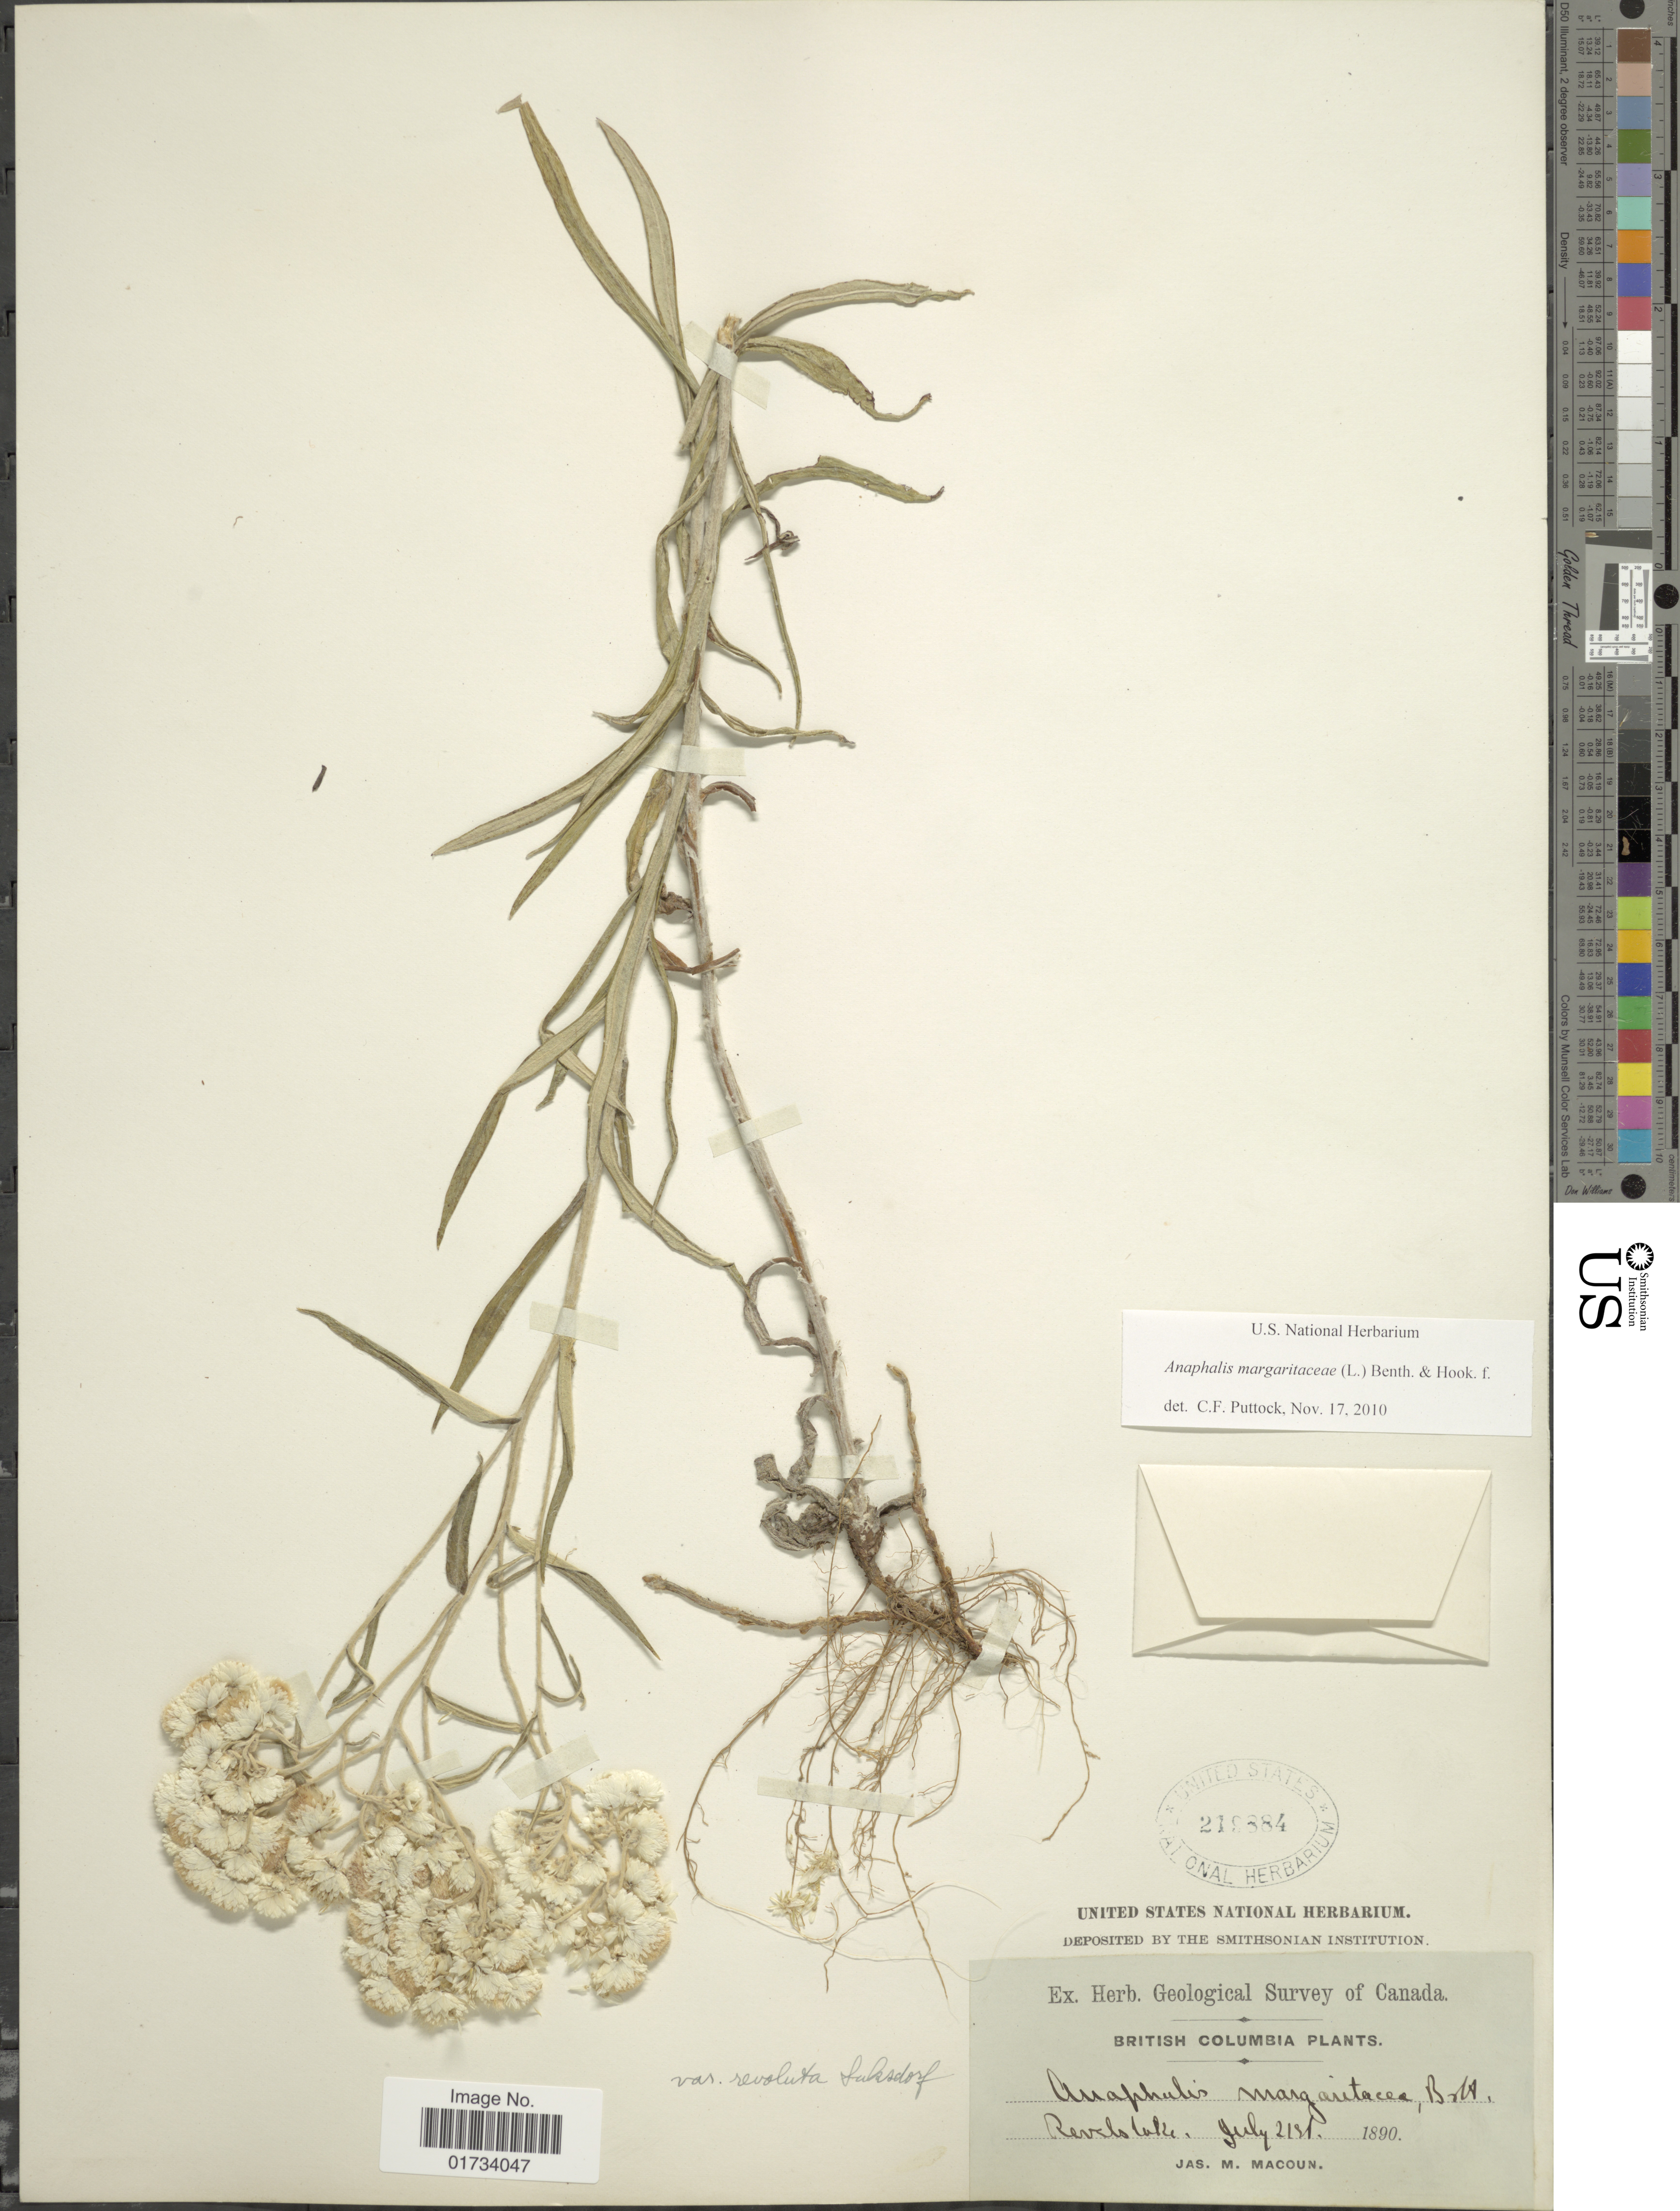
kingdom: Plantae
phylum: Tracheophyta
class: Magnoliopsida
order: Asterales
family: Asteraceae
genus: Anaphalis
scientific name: Anaphalis margaritacea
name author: (L.) Benth. & Hook. f.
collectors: J. M. Macoun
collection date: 1890-07-21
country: Canada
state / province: British Columbia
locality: Revels Lake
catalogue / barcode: US 219384